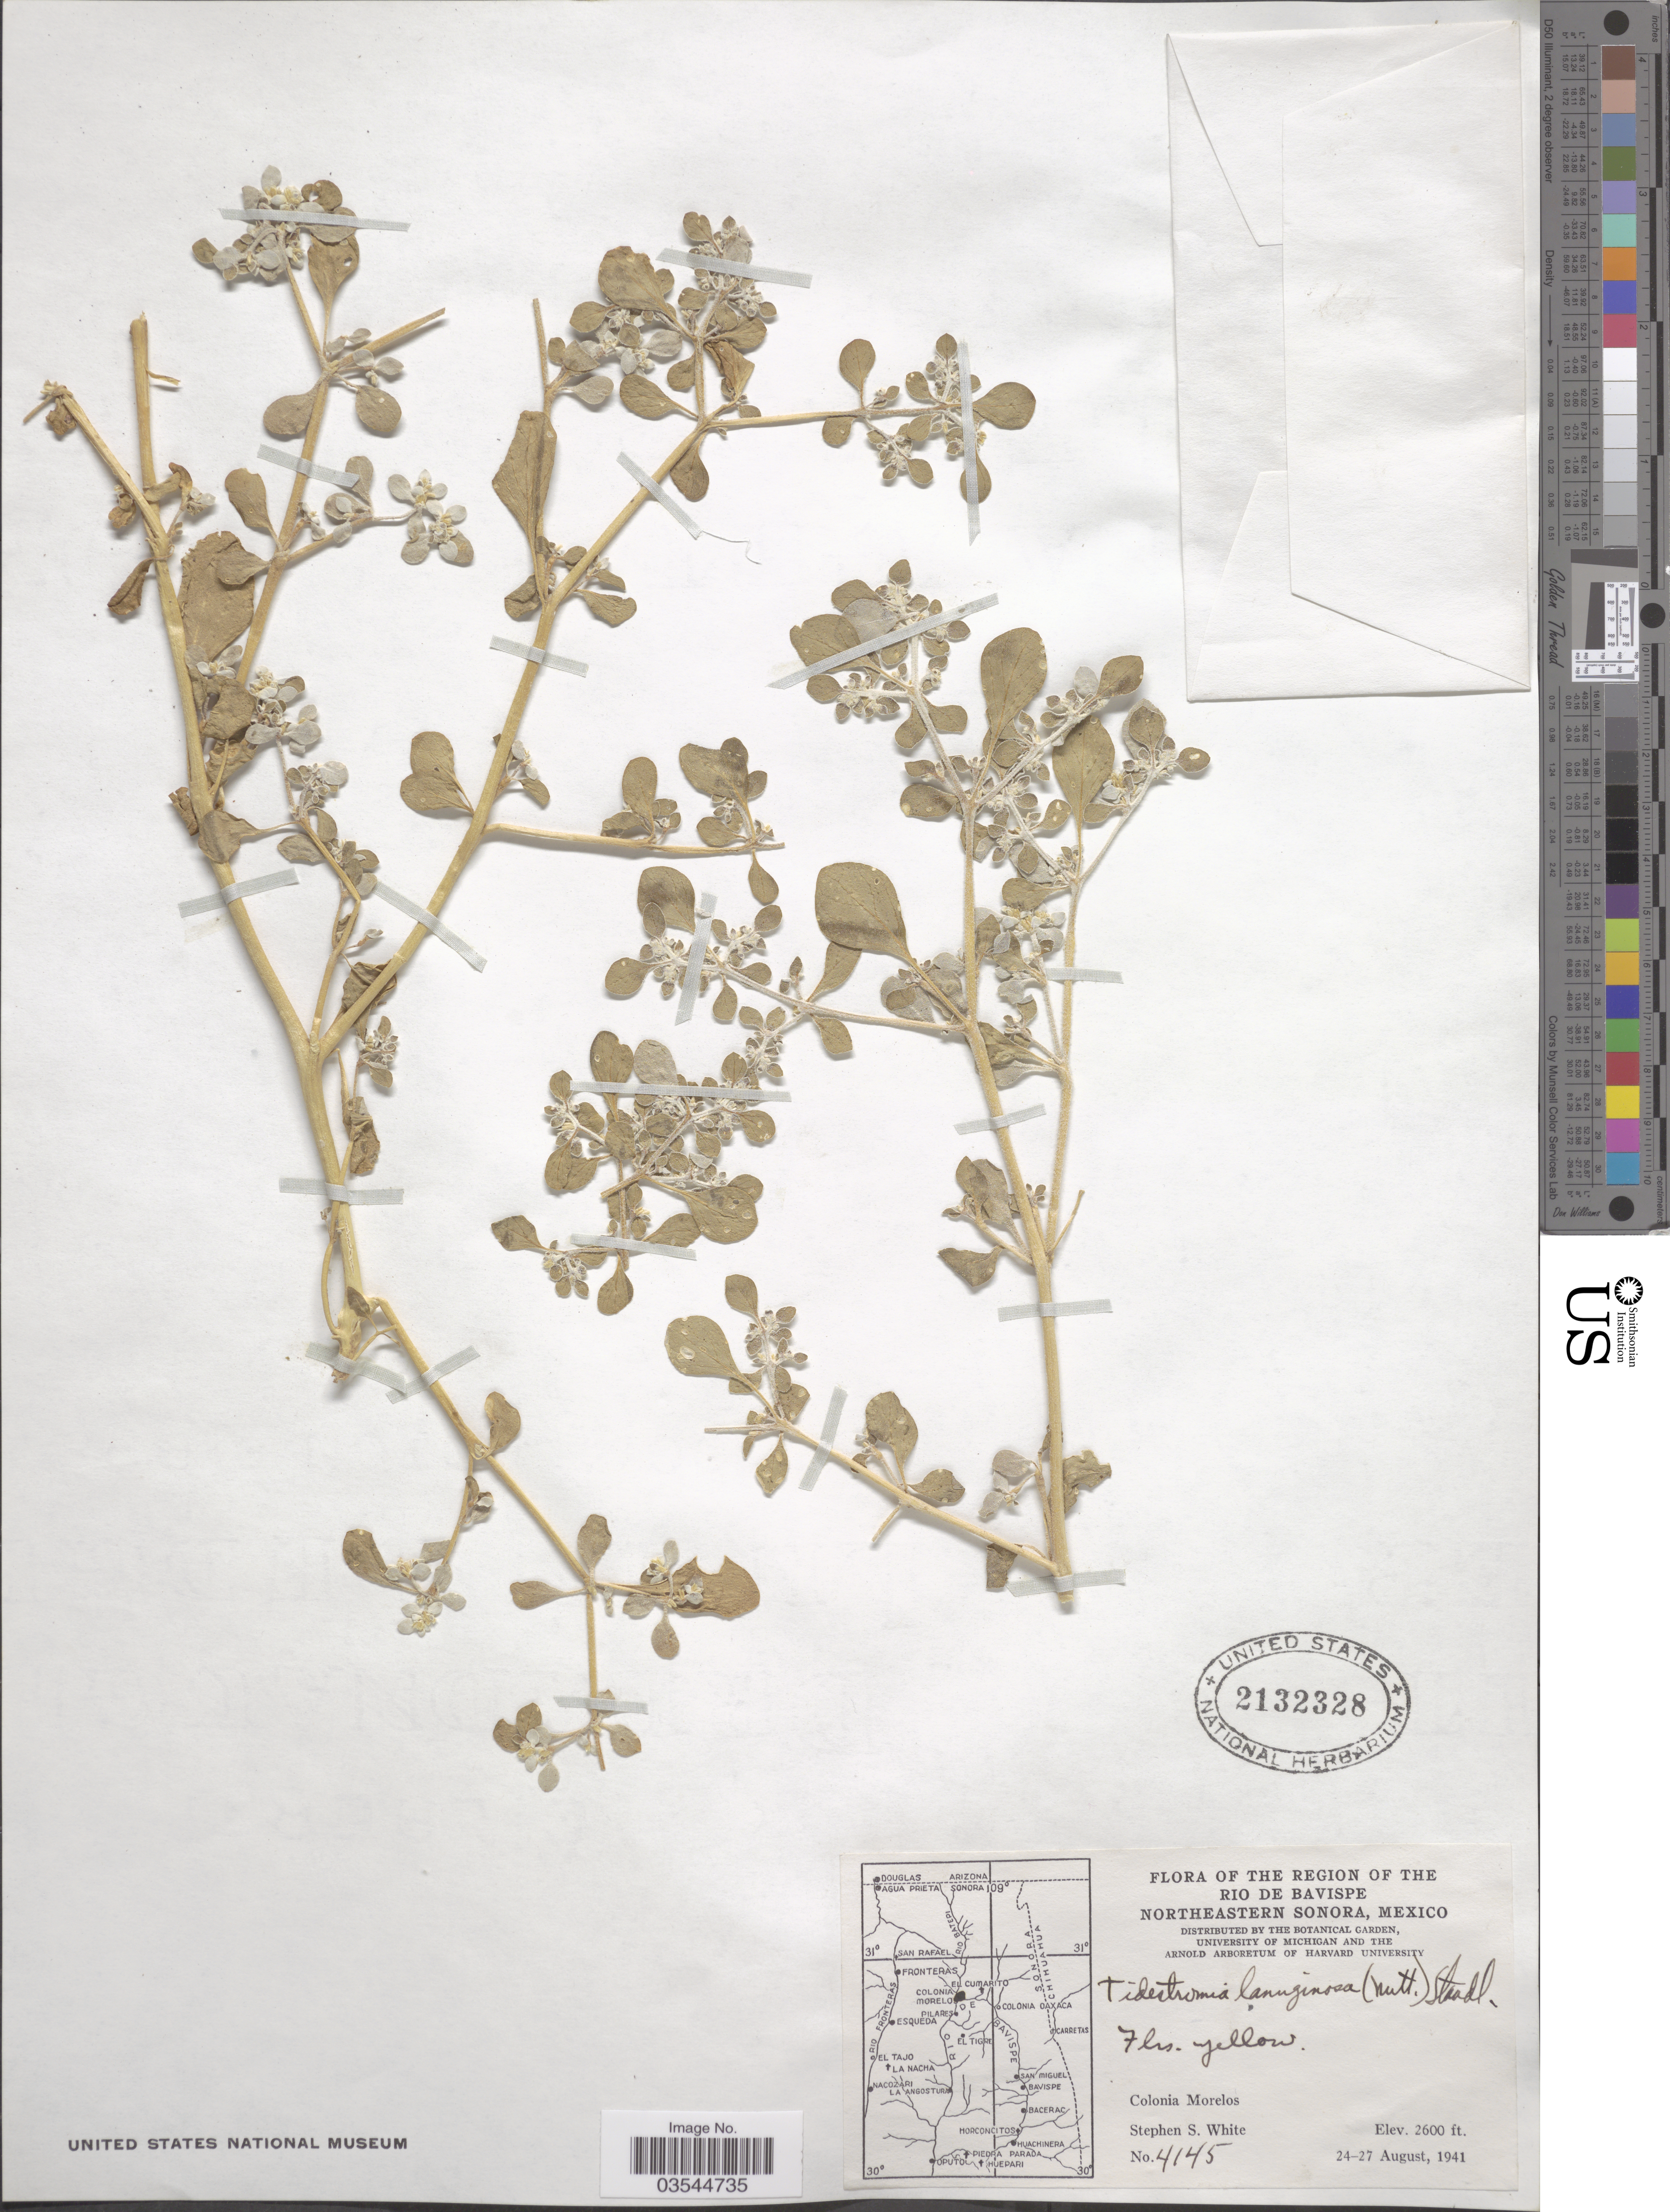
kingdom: Plantae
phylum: Tracheophyta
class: Magnoliopsida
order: Caryophyllales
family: Amaranthaceae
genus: Tidestromia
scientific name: Tidestromia lanuginosa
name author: (Nutt.) Standl.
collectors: S. S. White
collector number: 4145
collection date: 1941-08-24/1941-08-27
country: Mexico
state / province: Sonora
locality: The Region of The Rio de Bavispe. Northeastern Sonora, Colonia Morelos.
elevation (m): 792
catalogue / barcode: US 2132328